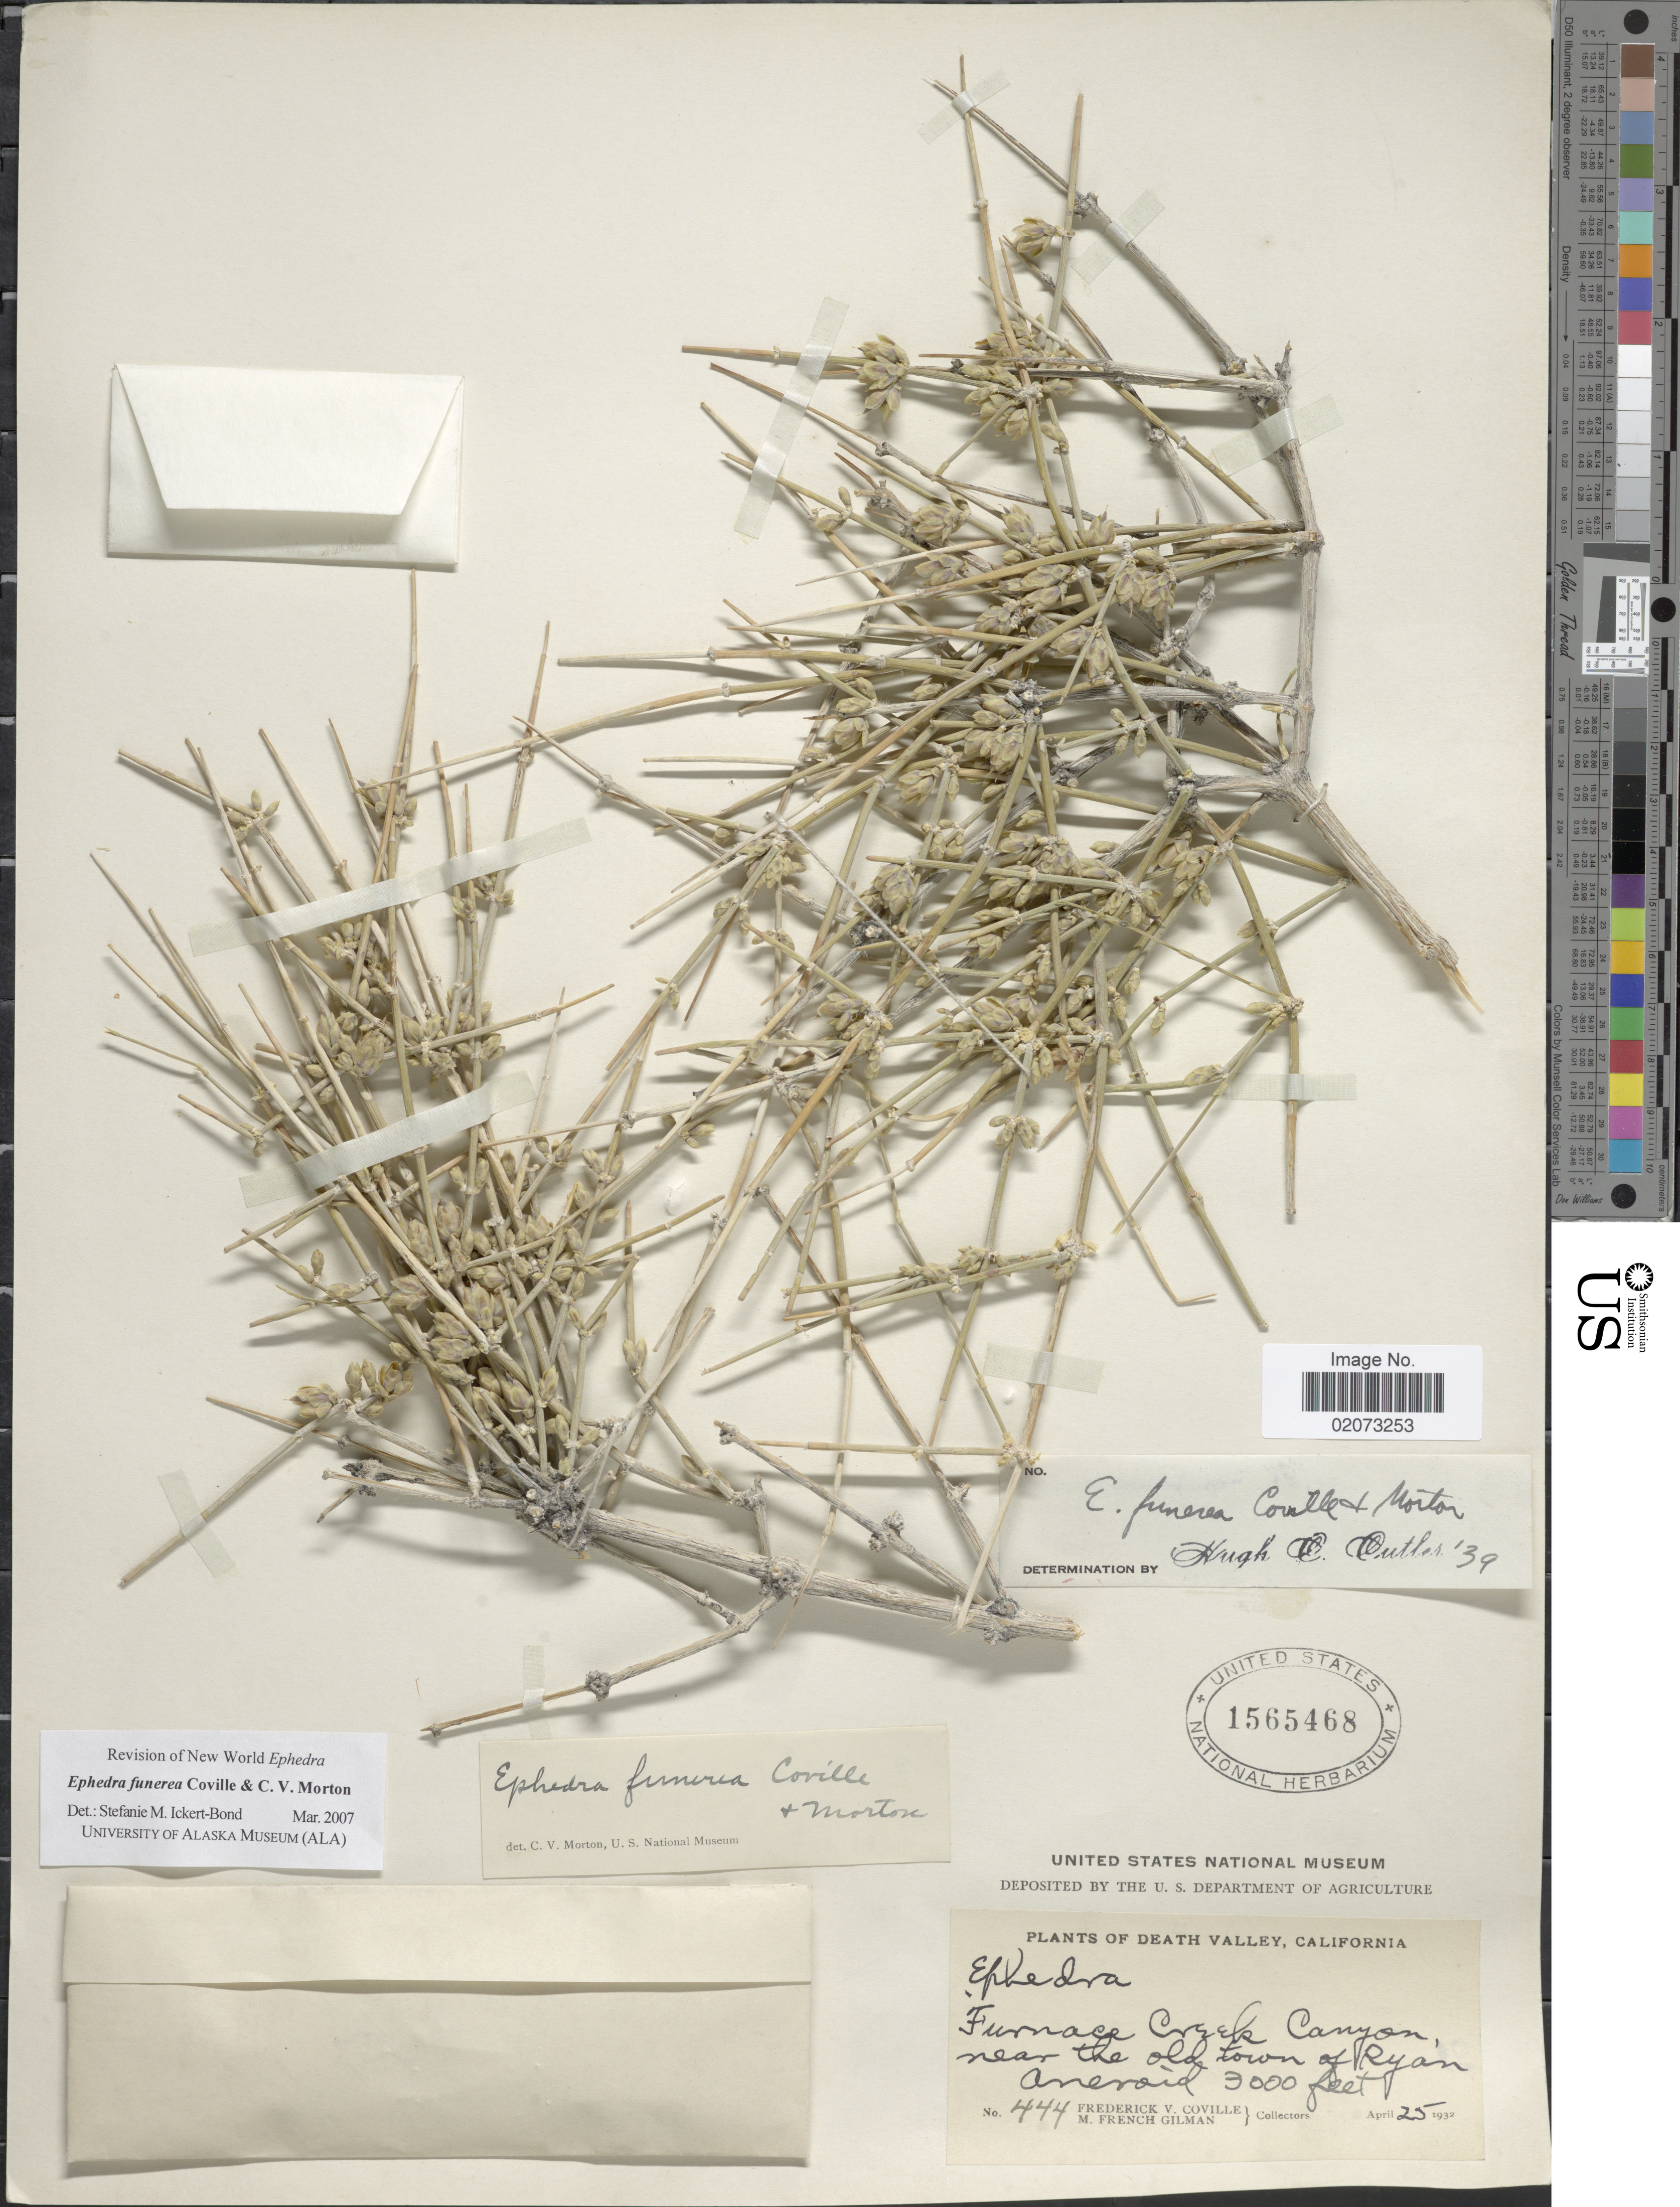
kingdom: Plantae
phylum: Tracheophyta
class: Gnetopsida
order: Ephedrales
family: Ephedraceae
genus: Ephedra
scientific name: Ephedra funerea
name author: Coville & C.V. Morton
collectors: F. V. Coville & M. F. Gilman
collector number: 444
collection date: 1932-04-25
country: United States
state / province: California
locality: Death Valley. Furnace Creek Canyon. Near the old town of Ryan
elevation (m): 914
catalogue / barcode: US 1565468